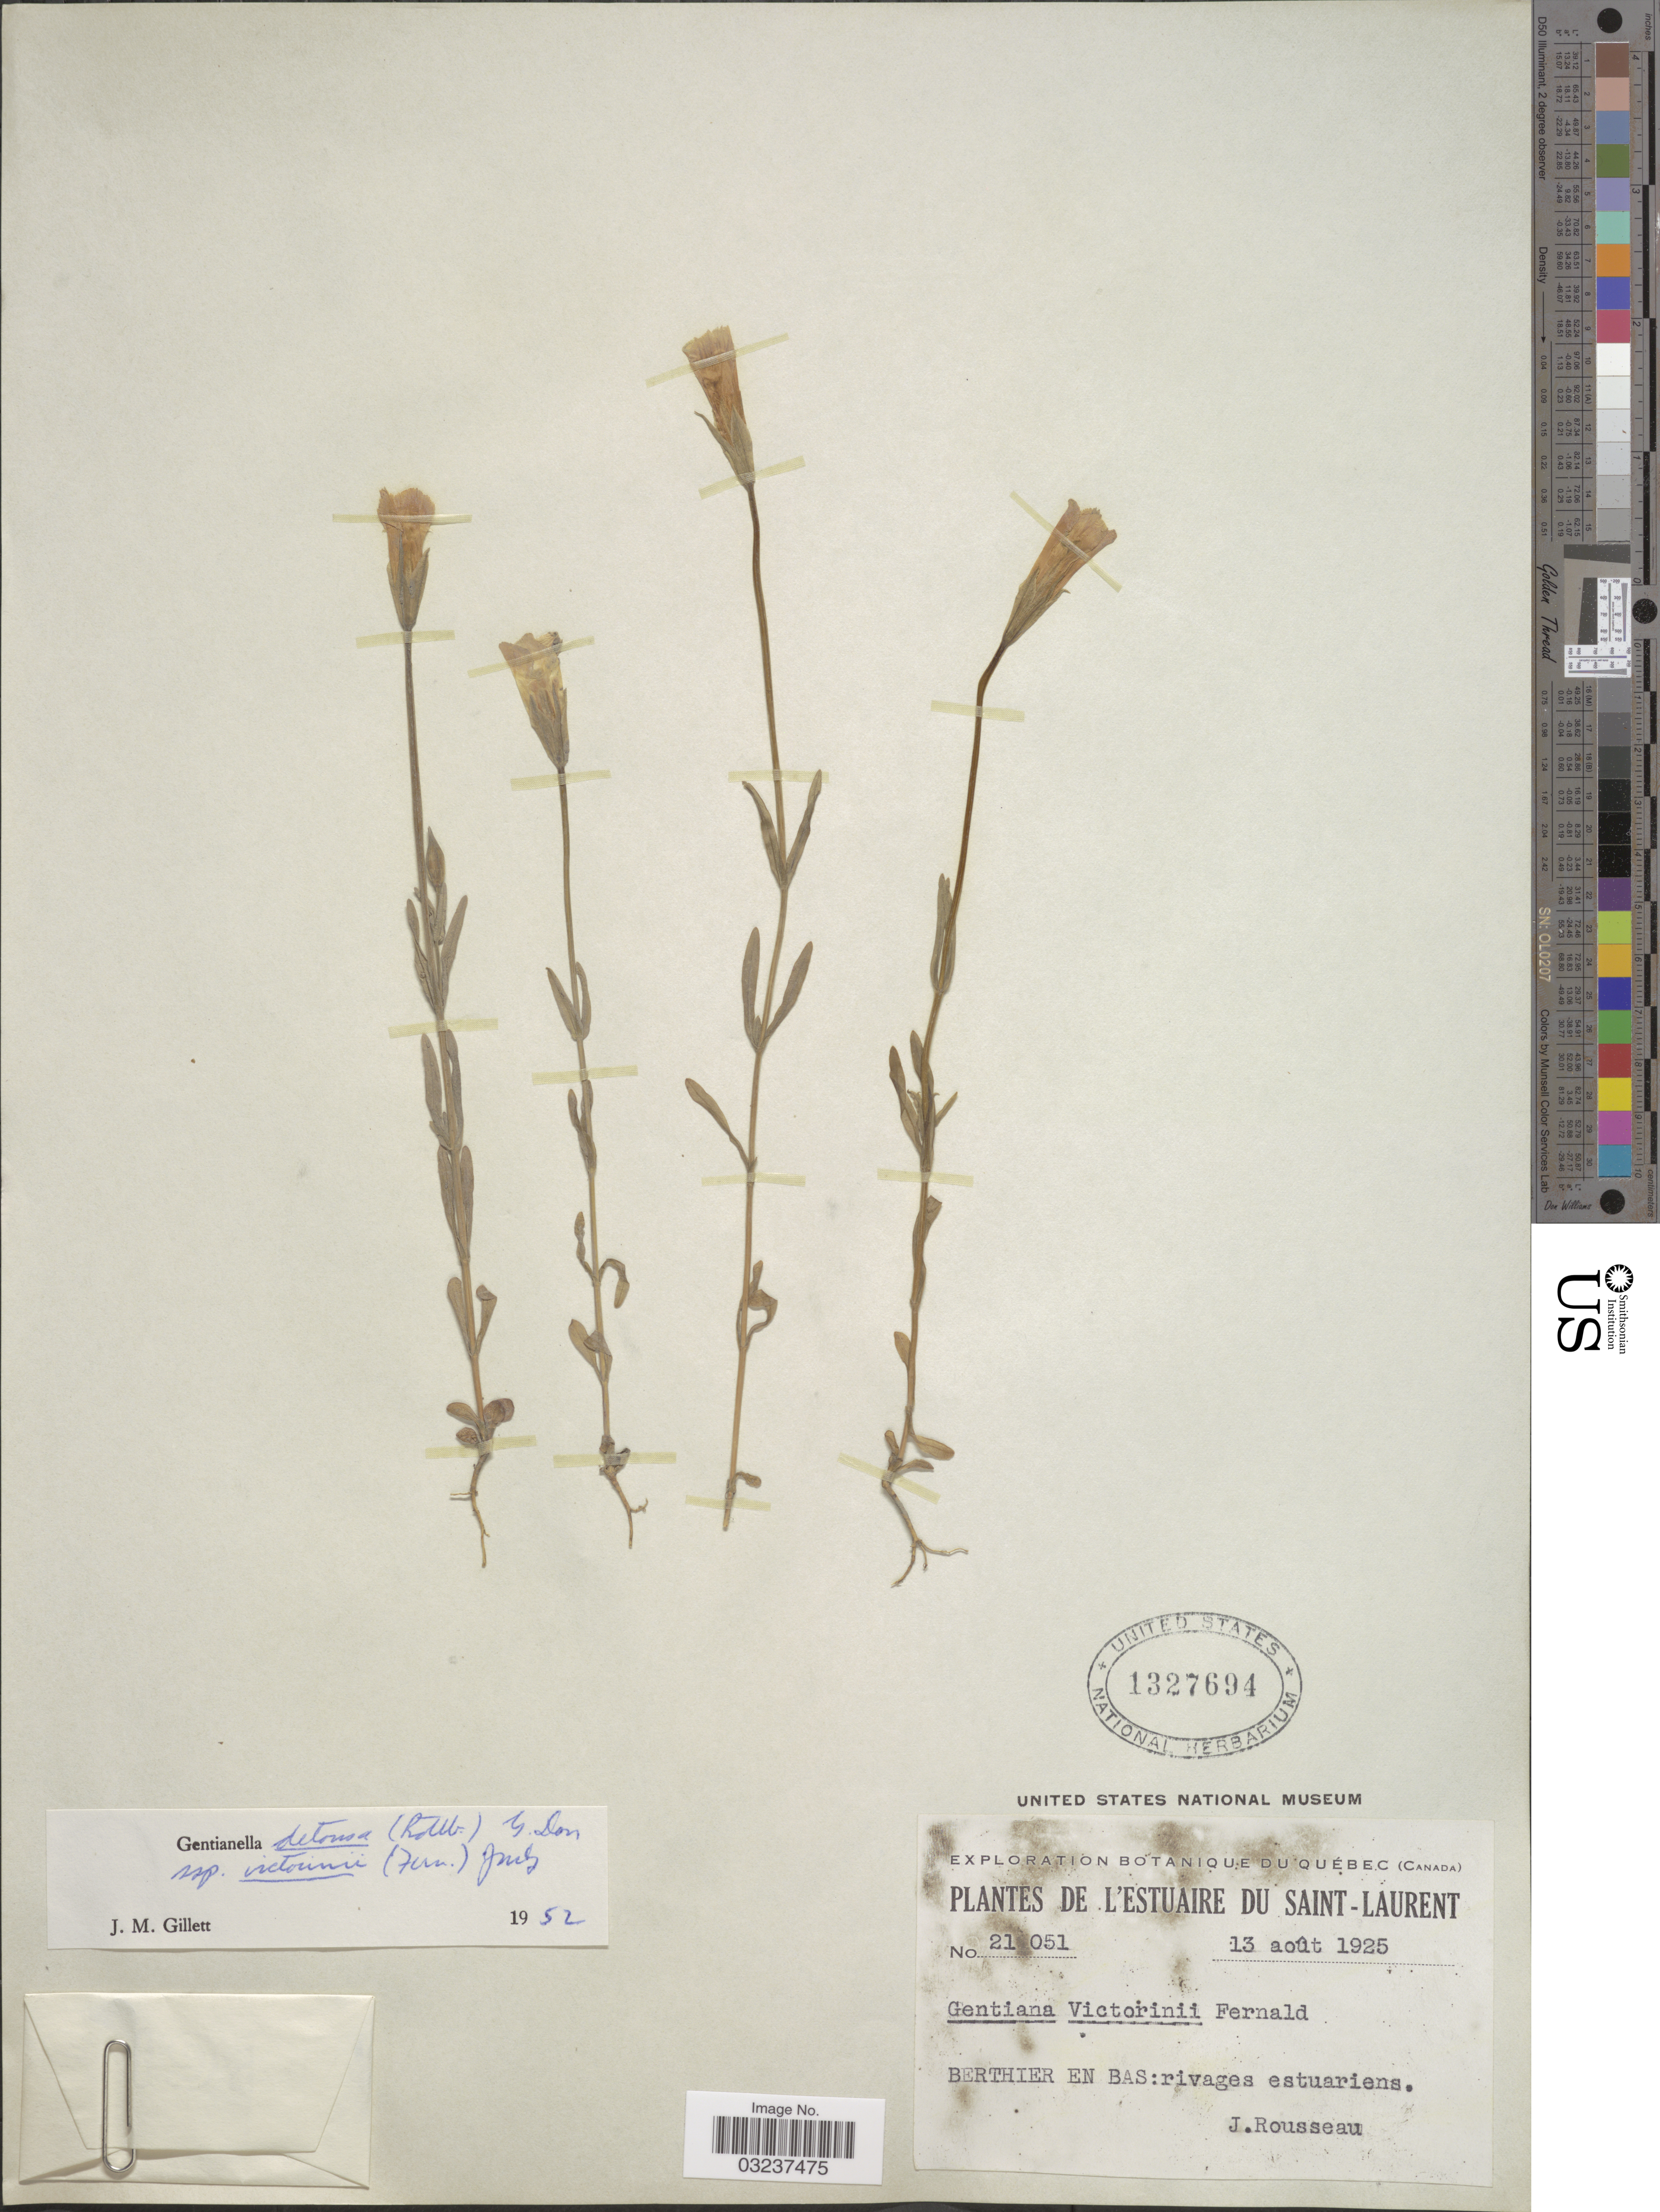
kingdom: Plantae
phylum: Tracheophyta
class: Magnoliopsida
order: Gentianales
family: Gentianaceae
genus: Gentianella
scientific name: Gentianella crinita subsp. victorinii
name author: (Fernald) J.M. Gillett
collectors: J. Rousseau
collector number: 21051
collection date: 1925-08-13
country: Canada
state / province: Quebec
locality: Estuaire du Saint-Laurent. Berthier en Bas.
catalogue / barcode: US 1327694